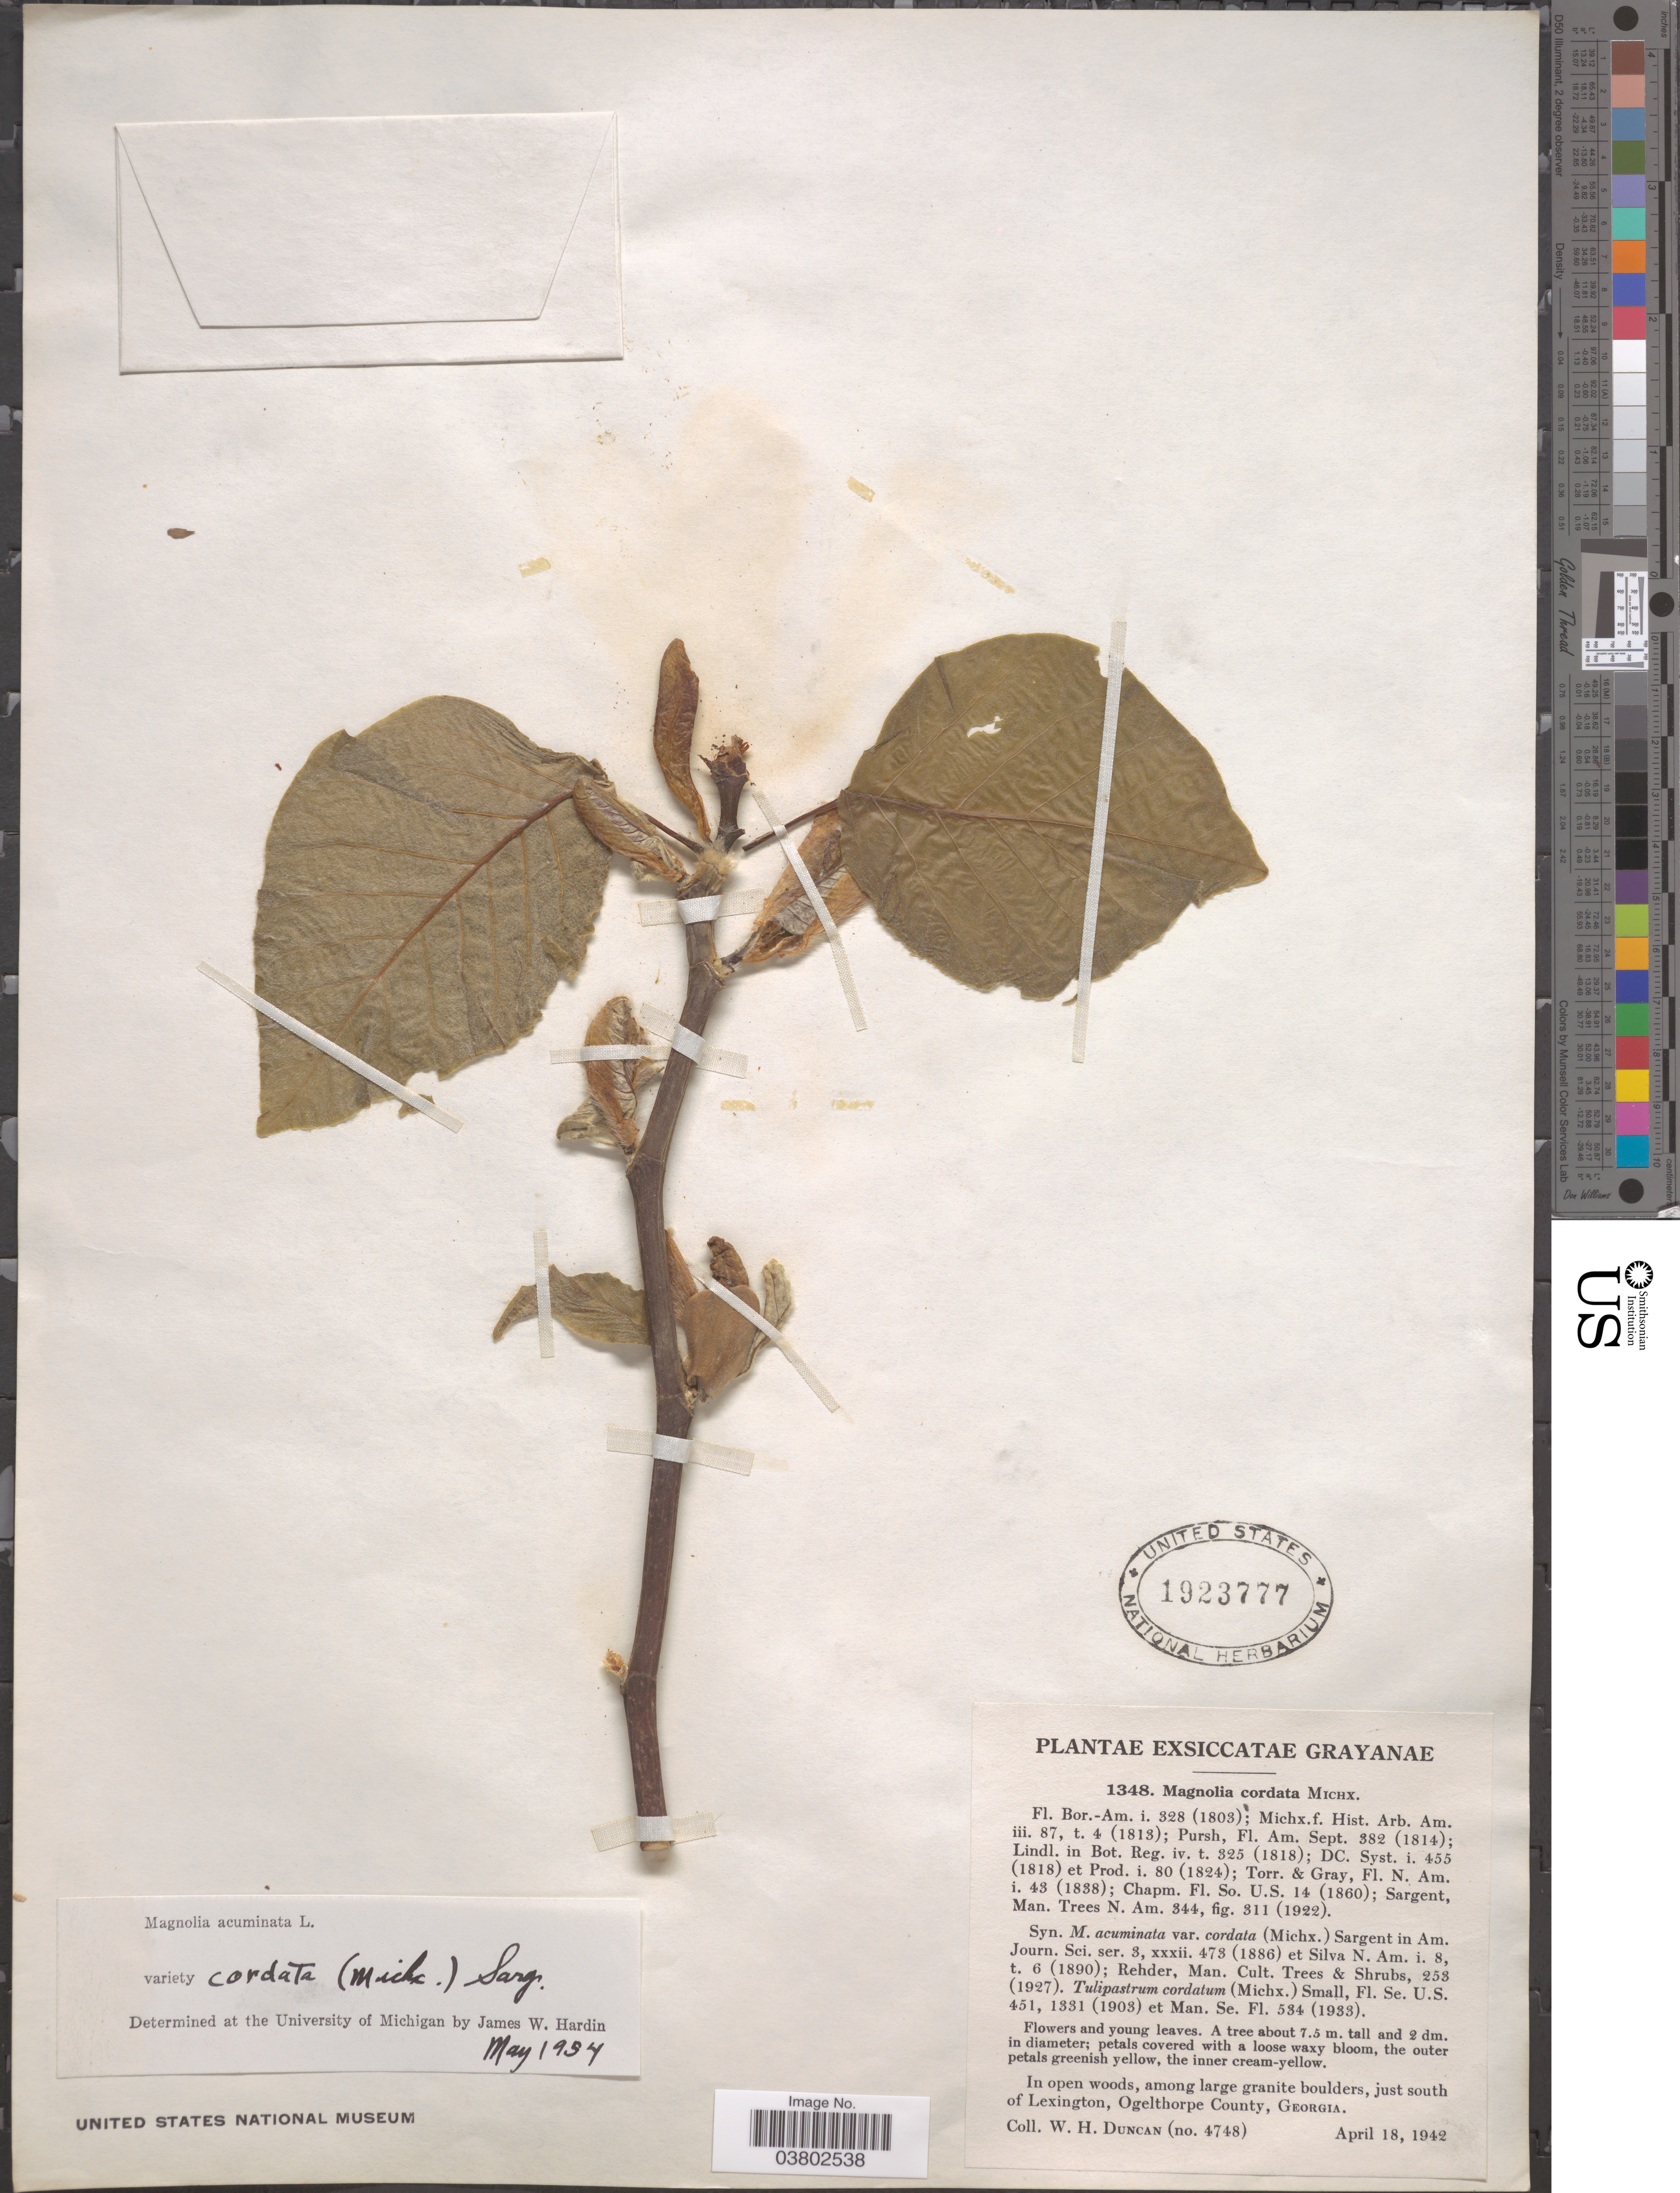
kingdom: Plantae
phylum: Tracheophyta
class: Magnoliopsida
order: Magnoliales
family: Magnoliaceae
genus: Magnolia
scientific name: Magnolia cordata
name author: Michx.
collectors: W. H. Duncan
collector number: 4748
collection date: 1942-04-18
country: United States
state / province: Georgia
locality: Grayanae. In open woods, among large granite boulders, just north of Lexington, Ogelthorpe County.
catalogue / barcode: US 1923777